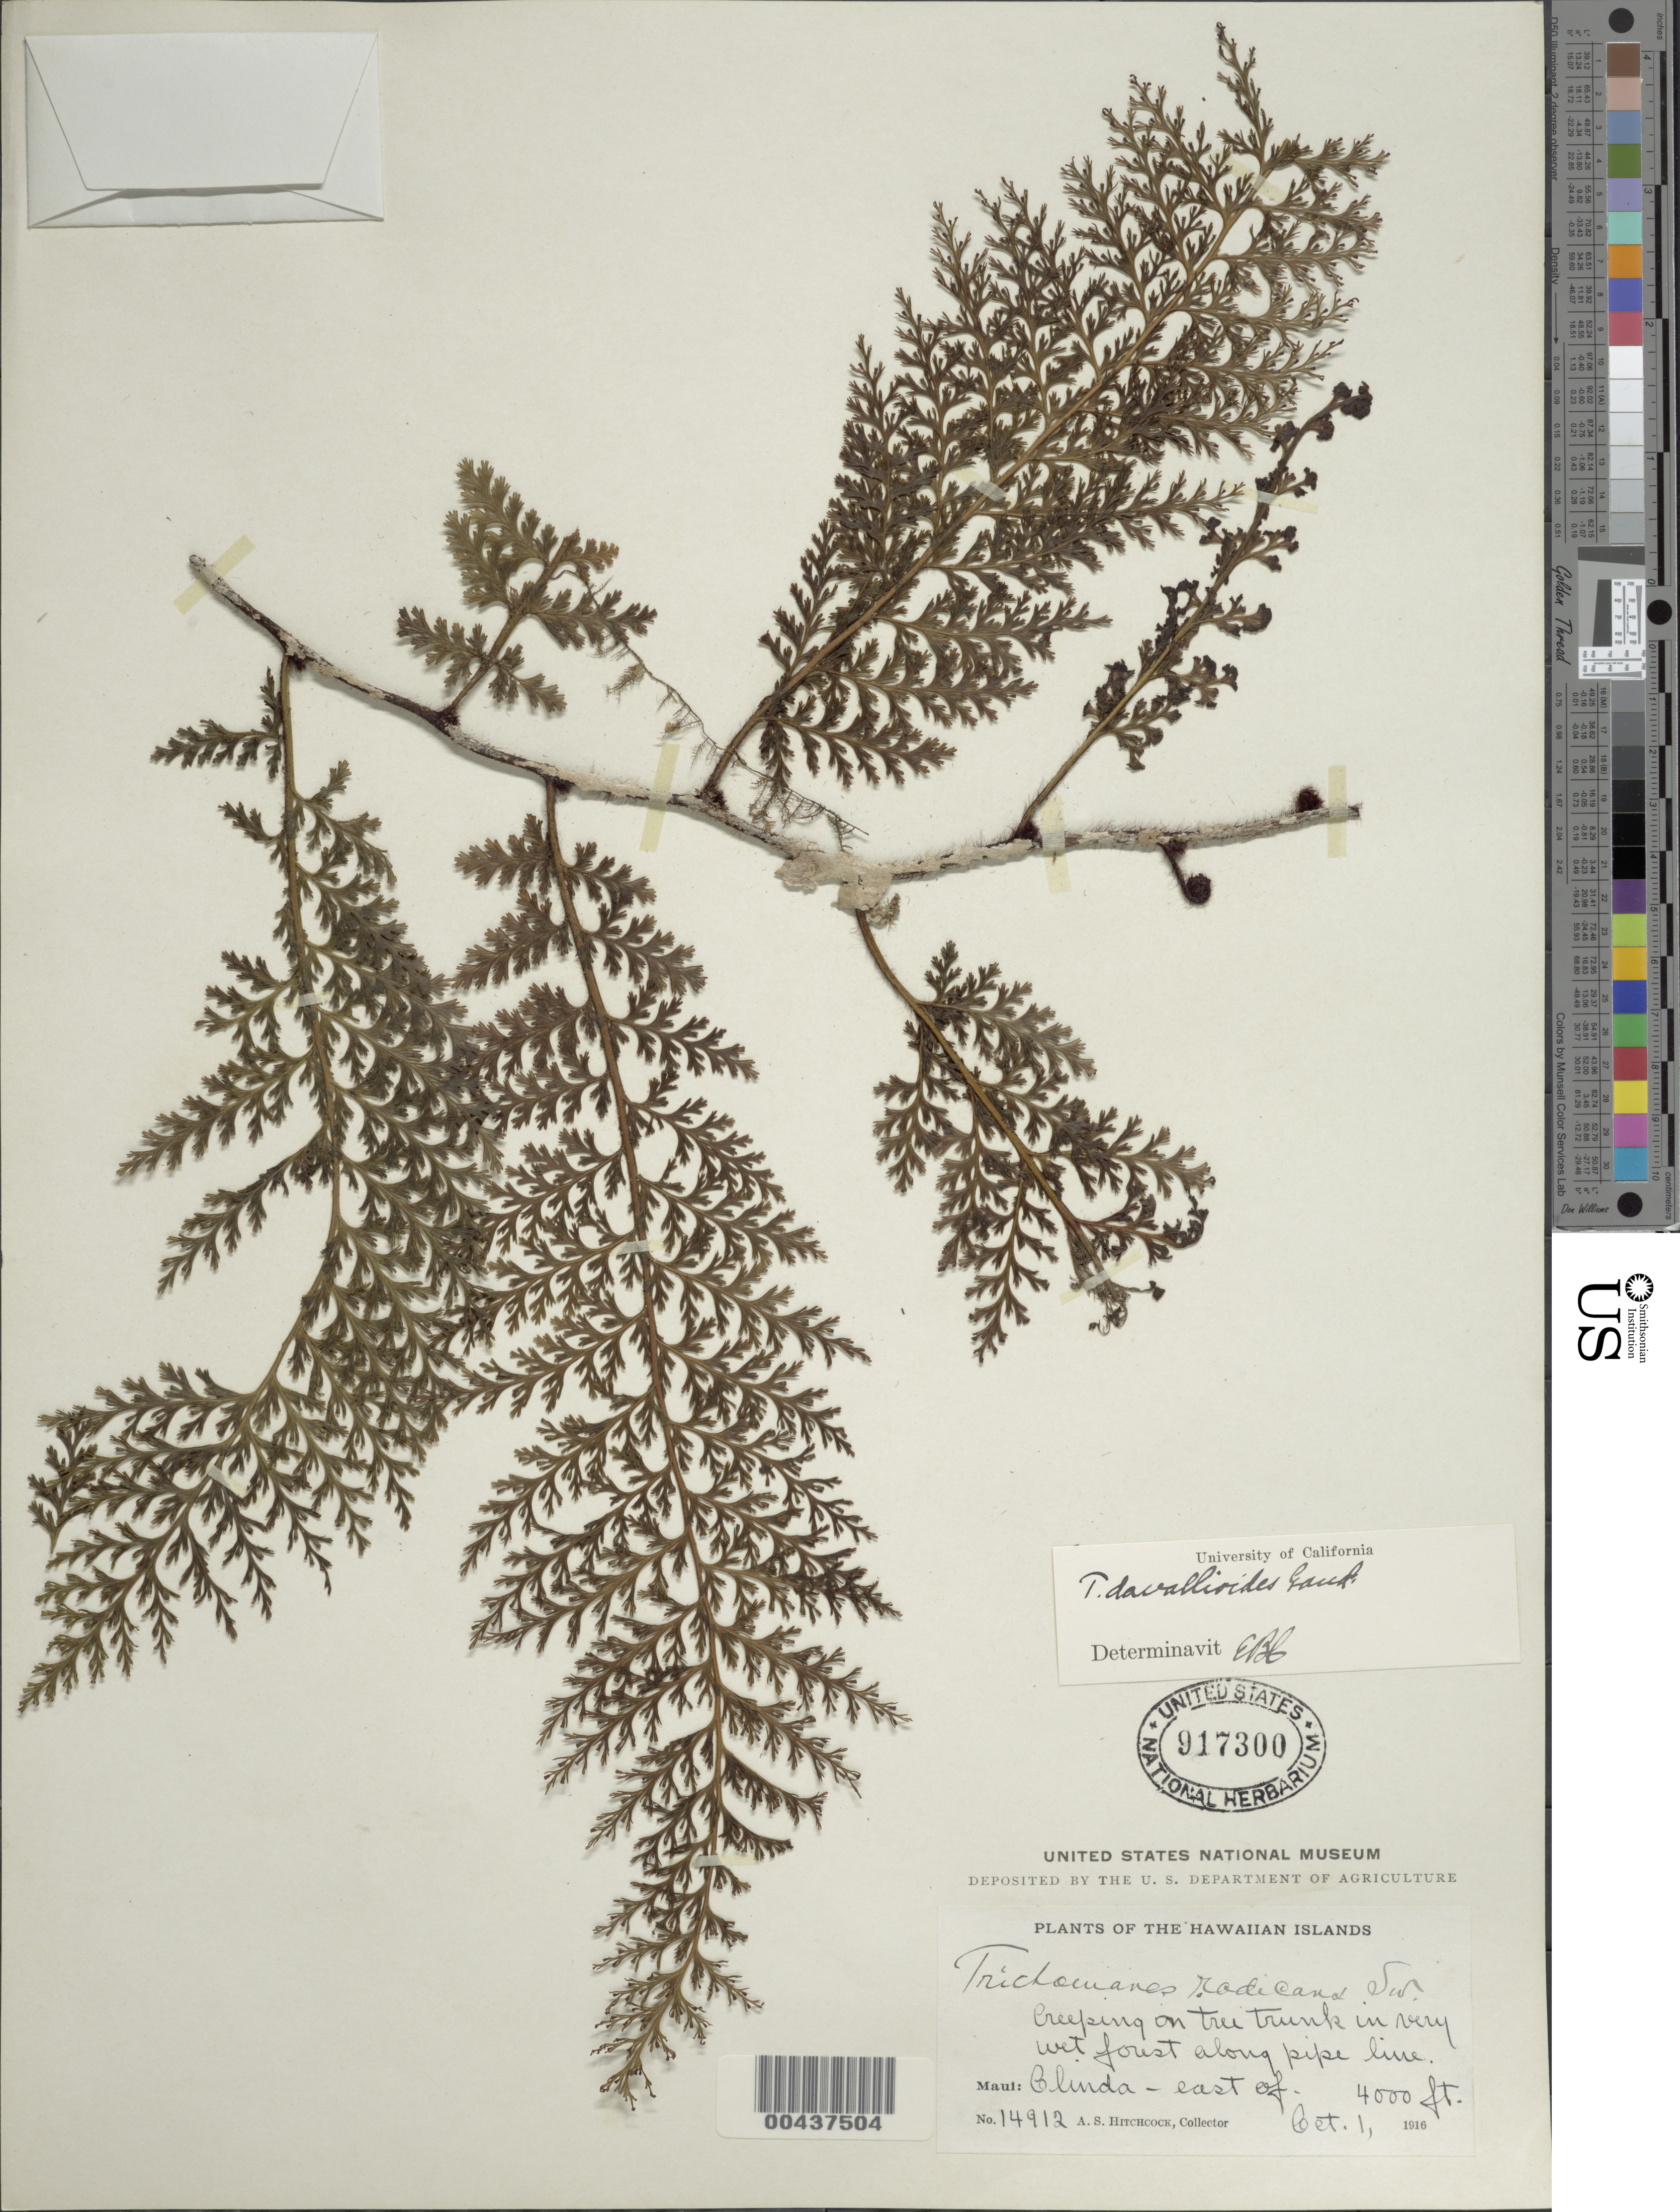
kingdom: Plantae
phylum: Tracheophyta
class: Polypodiopsida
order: Hymenophyllales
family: Hymenophyllaceae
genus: Vandenboschia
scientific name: Vandenboschia davallioides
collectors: A. S. Hitchcock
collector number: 14912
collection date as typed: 1 Oct 1916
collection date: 1916-10-01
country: United States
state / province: Hawaii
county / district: Maui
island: Maui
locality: Mauai: Olinda - East of, along pipe line.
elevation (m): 1219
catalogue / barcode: US 917300